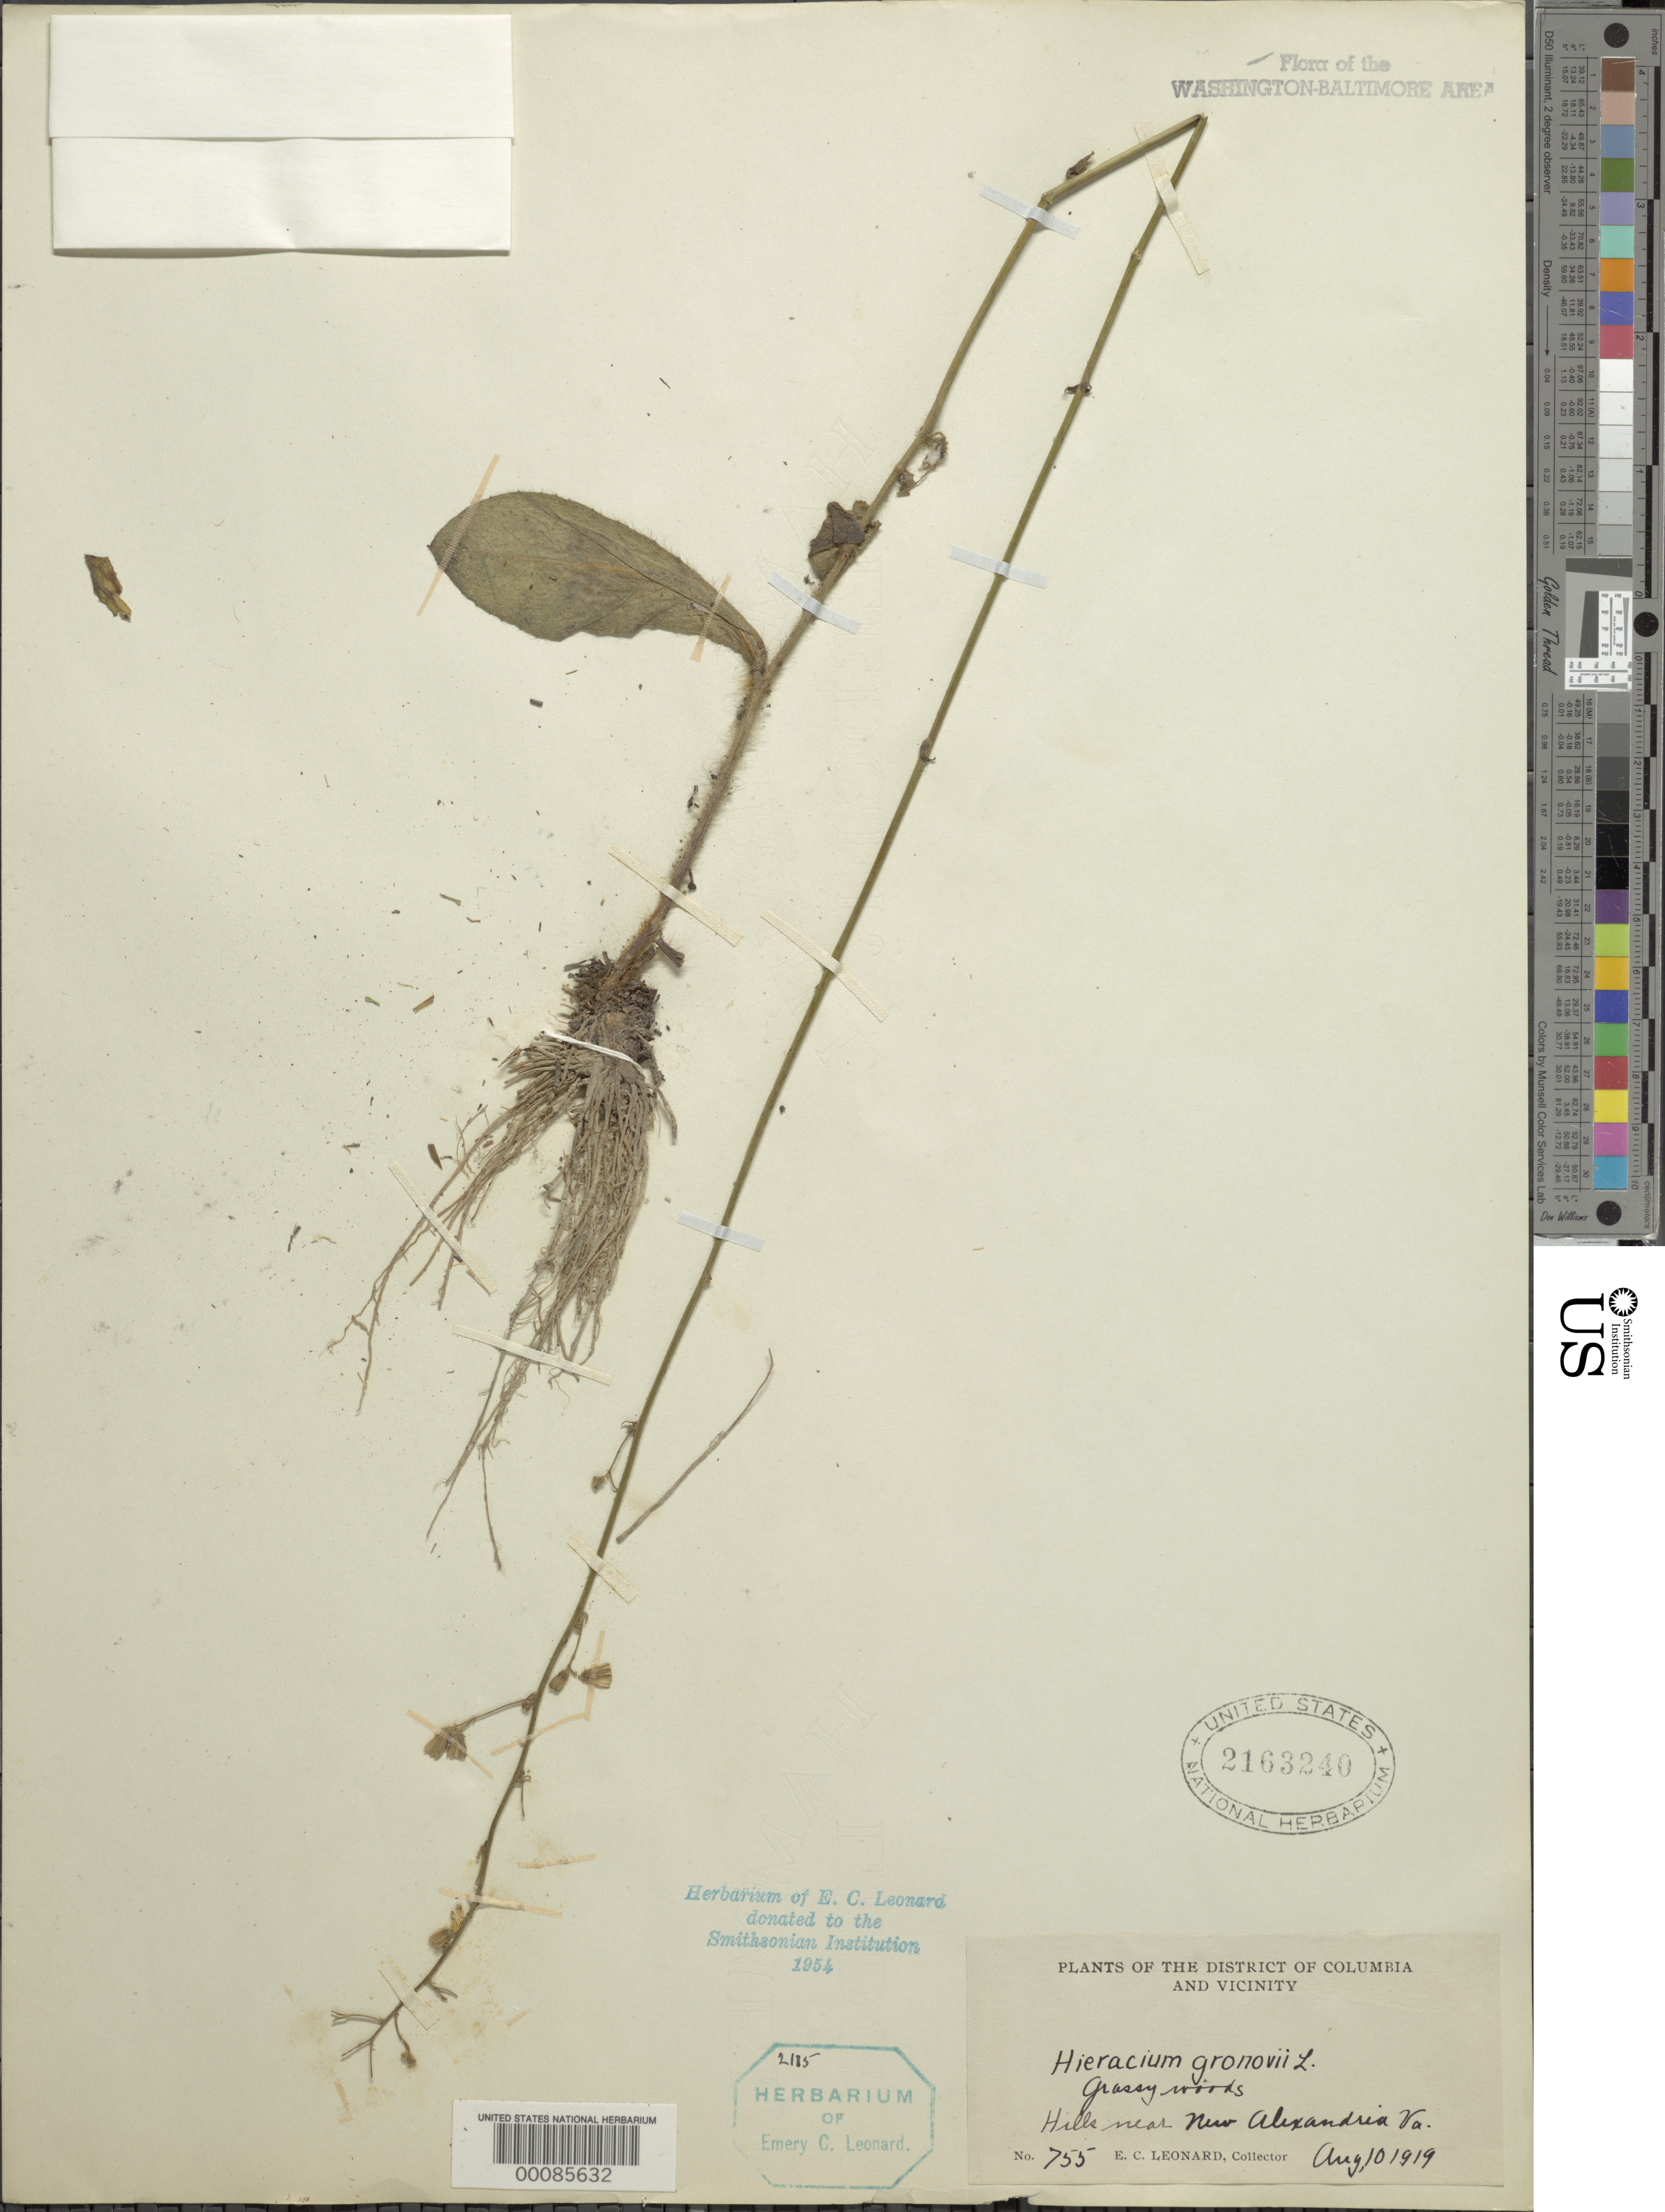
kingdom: Plantae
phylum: Tracheophyta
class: Magnoliopsida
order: Asterales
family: Asteraceae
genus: Hieracium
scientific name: Hieracium gronovii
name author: L.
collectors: E. C. Leonard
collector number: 755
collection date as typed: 10 Aug 1919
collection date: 1919-08-10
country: United States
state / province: Virginia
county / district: Fairfax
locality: Near New Alexandria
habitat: Grassy woods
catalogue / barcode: US 2163240